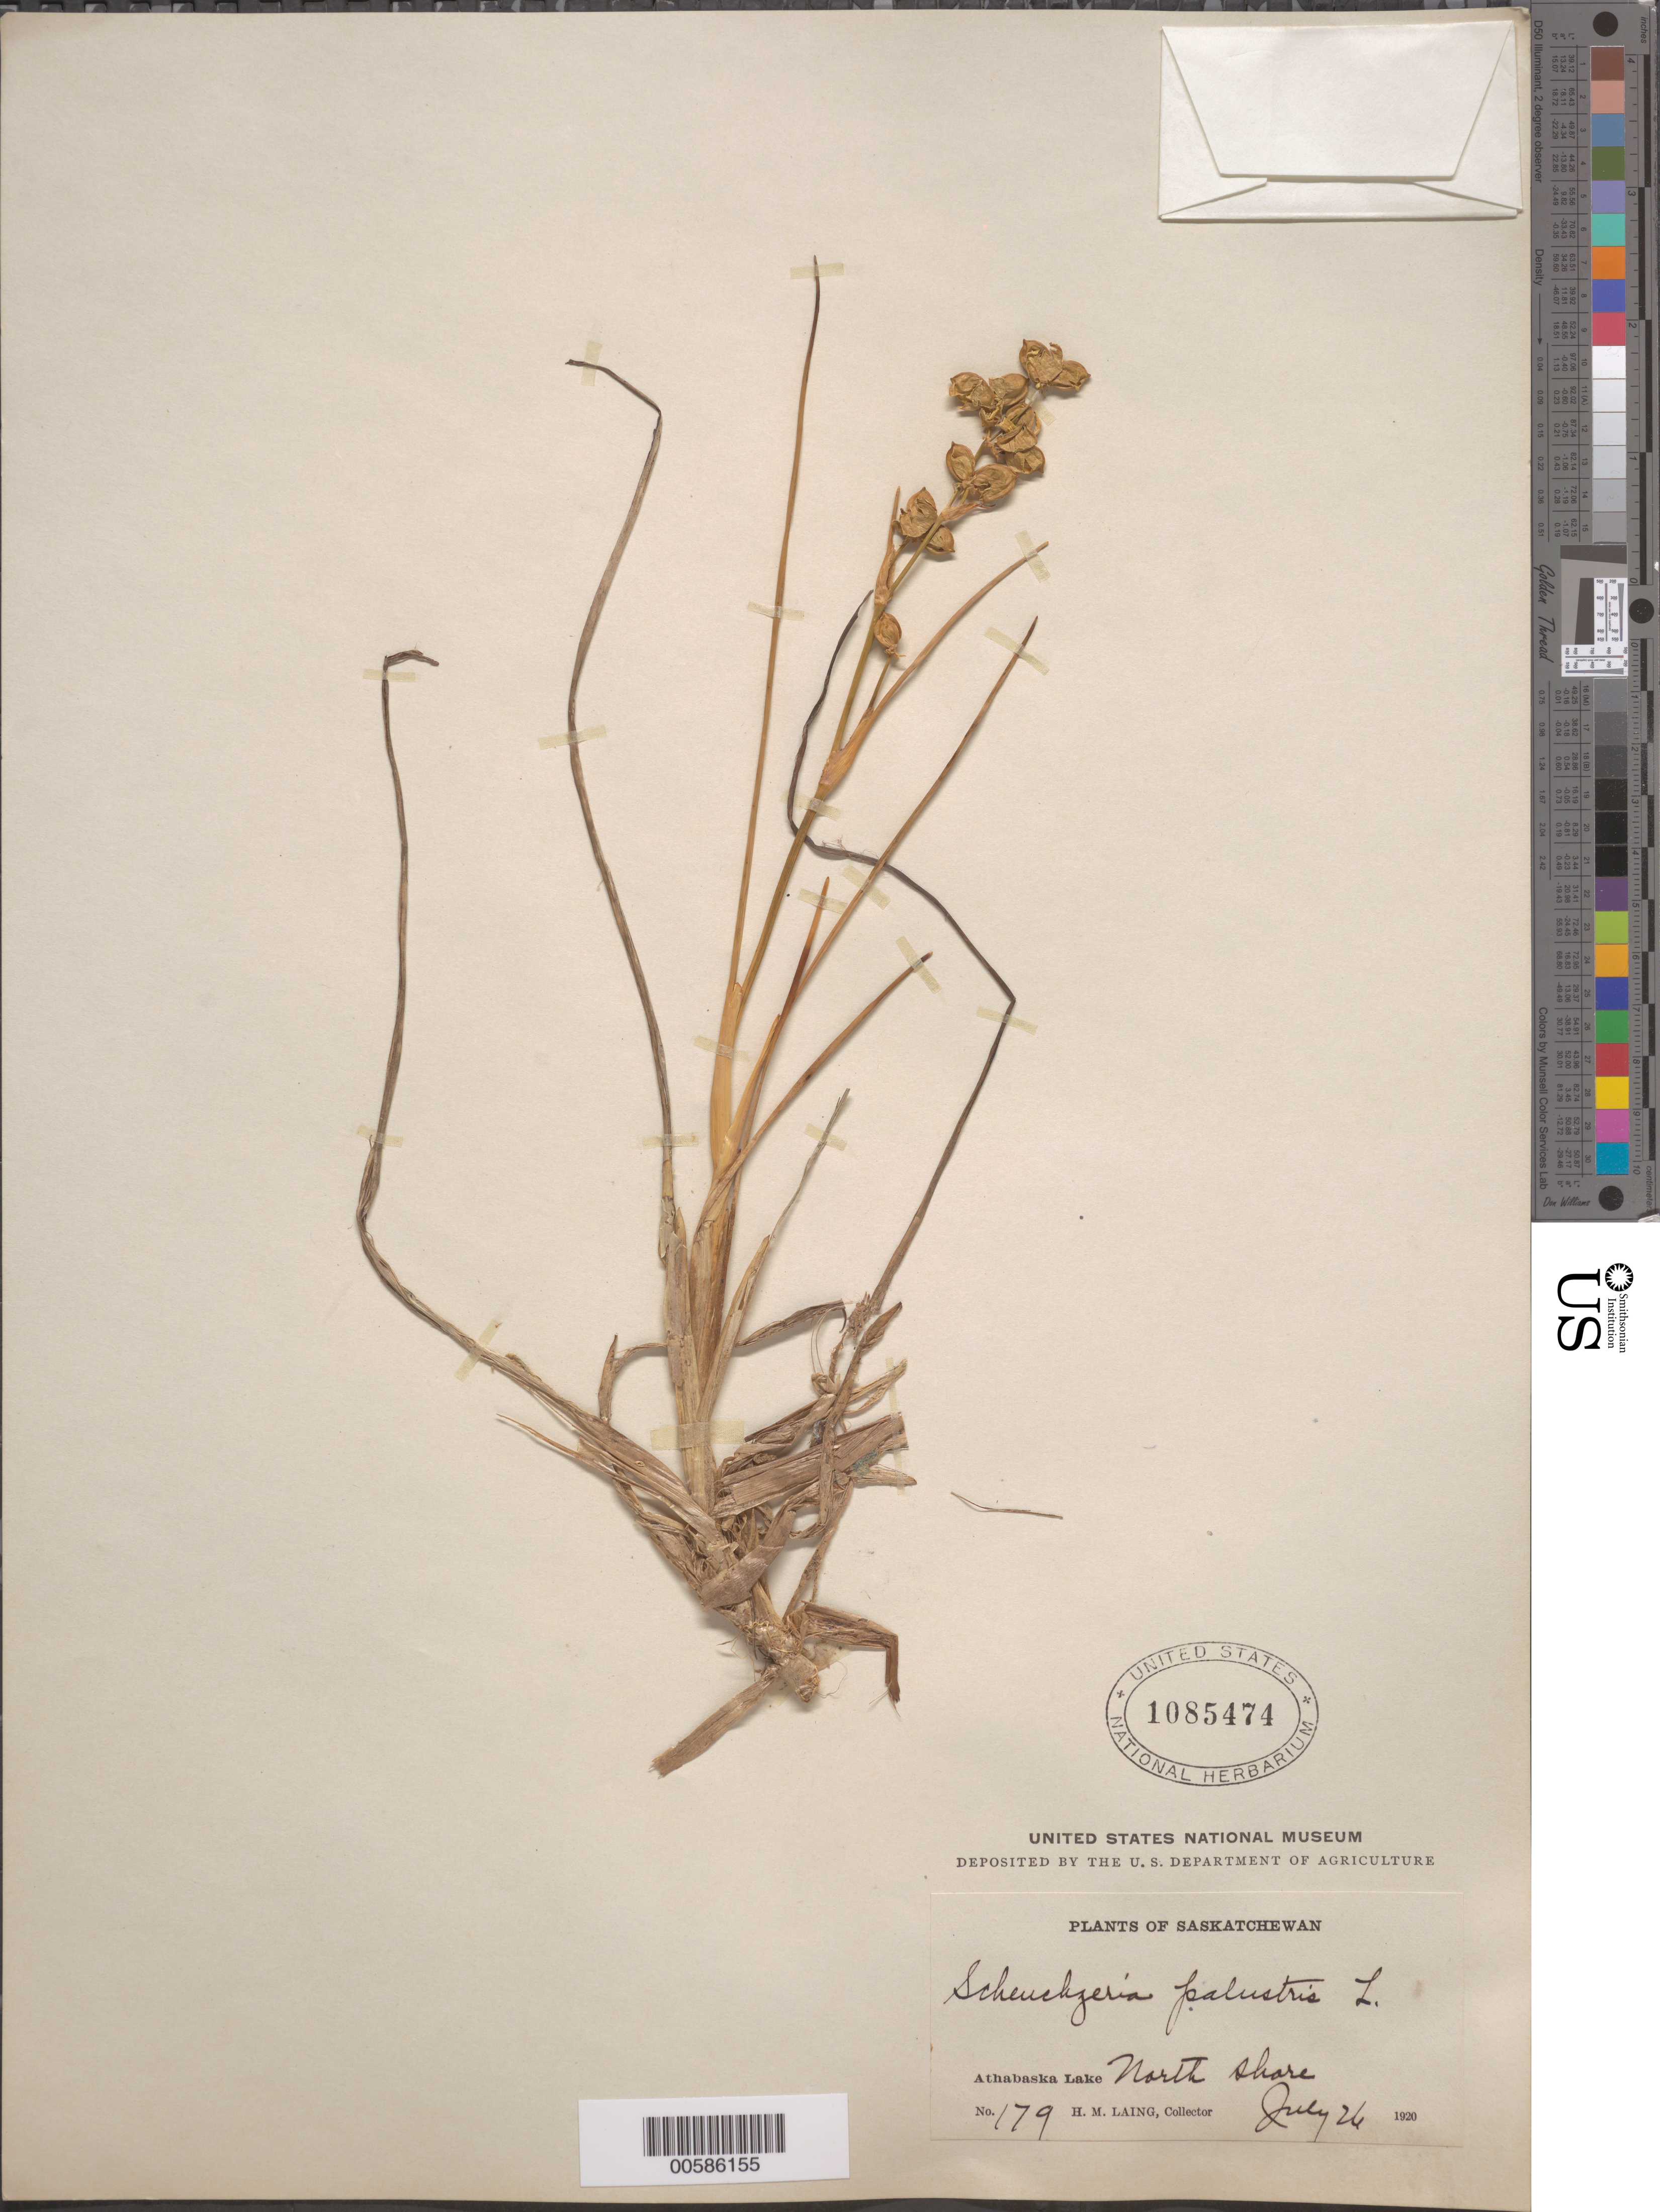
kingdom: Plantae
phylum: Tracheophyta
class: Liliopsida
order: Alismatales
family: Scheuchzeriaceae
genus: Scheuchzeria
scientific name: Scheuchzeria palustris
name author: L.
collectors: H. Laing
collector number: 179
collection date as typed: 26 Jul 1920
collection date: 1920-07-26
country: Canada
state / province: Saskatchewan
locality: Athabaska Lake, North Shore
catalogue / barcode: US 1085474